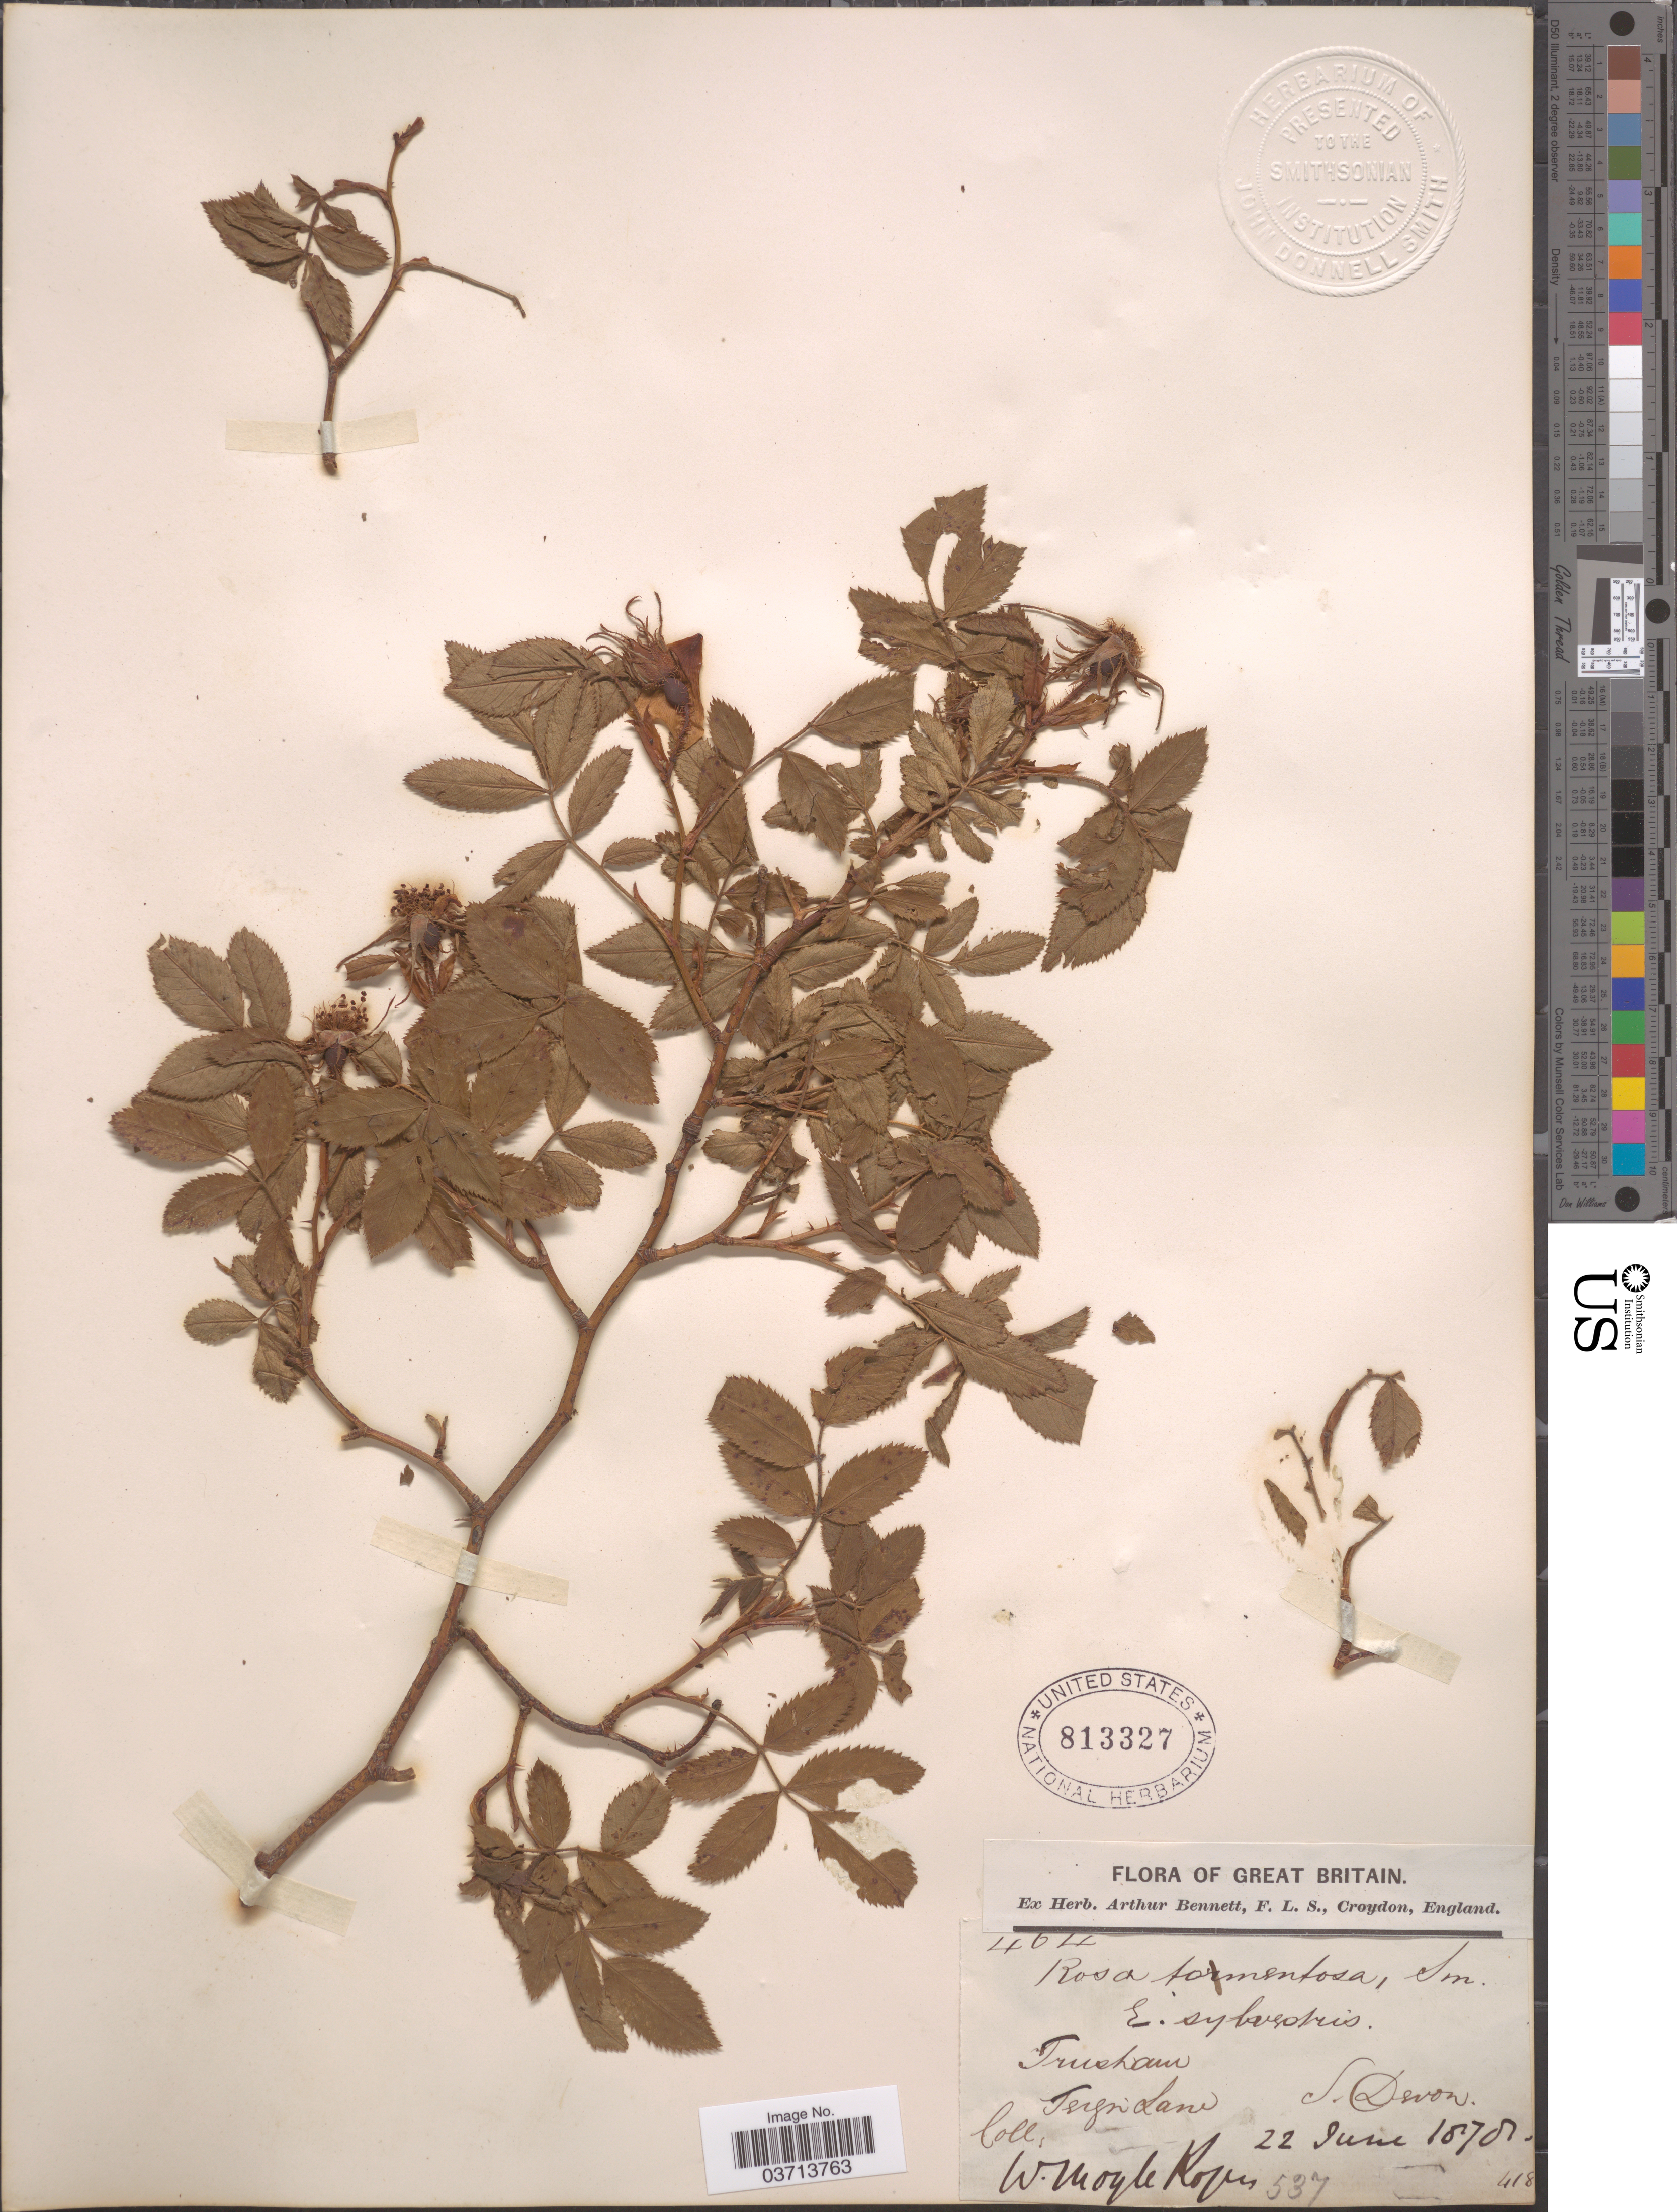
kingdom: Plantae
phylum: Tracheophyta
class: Magnoliopsida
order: Rosales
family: Rosaceae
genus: Rosa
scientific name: Rosa tomentosa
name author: Sm.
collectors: W. Rogers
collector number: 464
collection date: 1878-06-22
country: United Kingdom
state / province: England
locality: Great Britain. Trusham. Teign Lane. S. Devon.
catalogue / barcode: US 813327